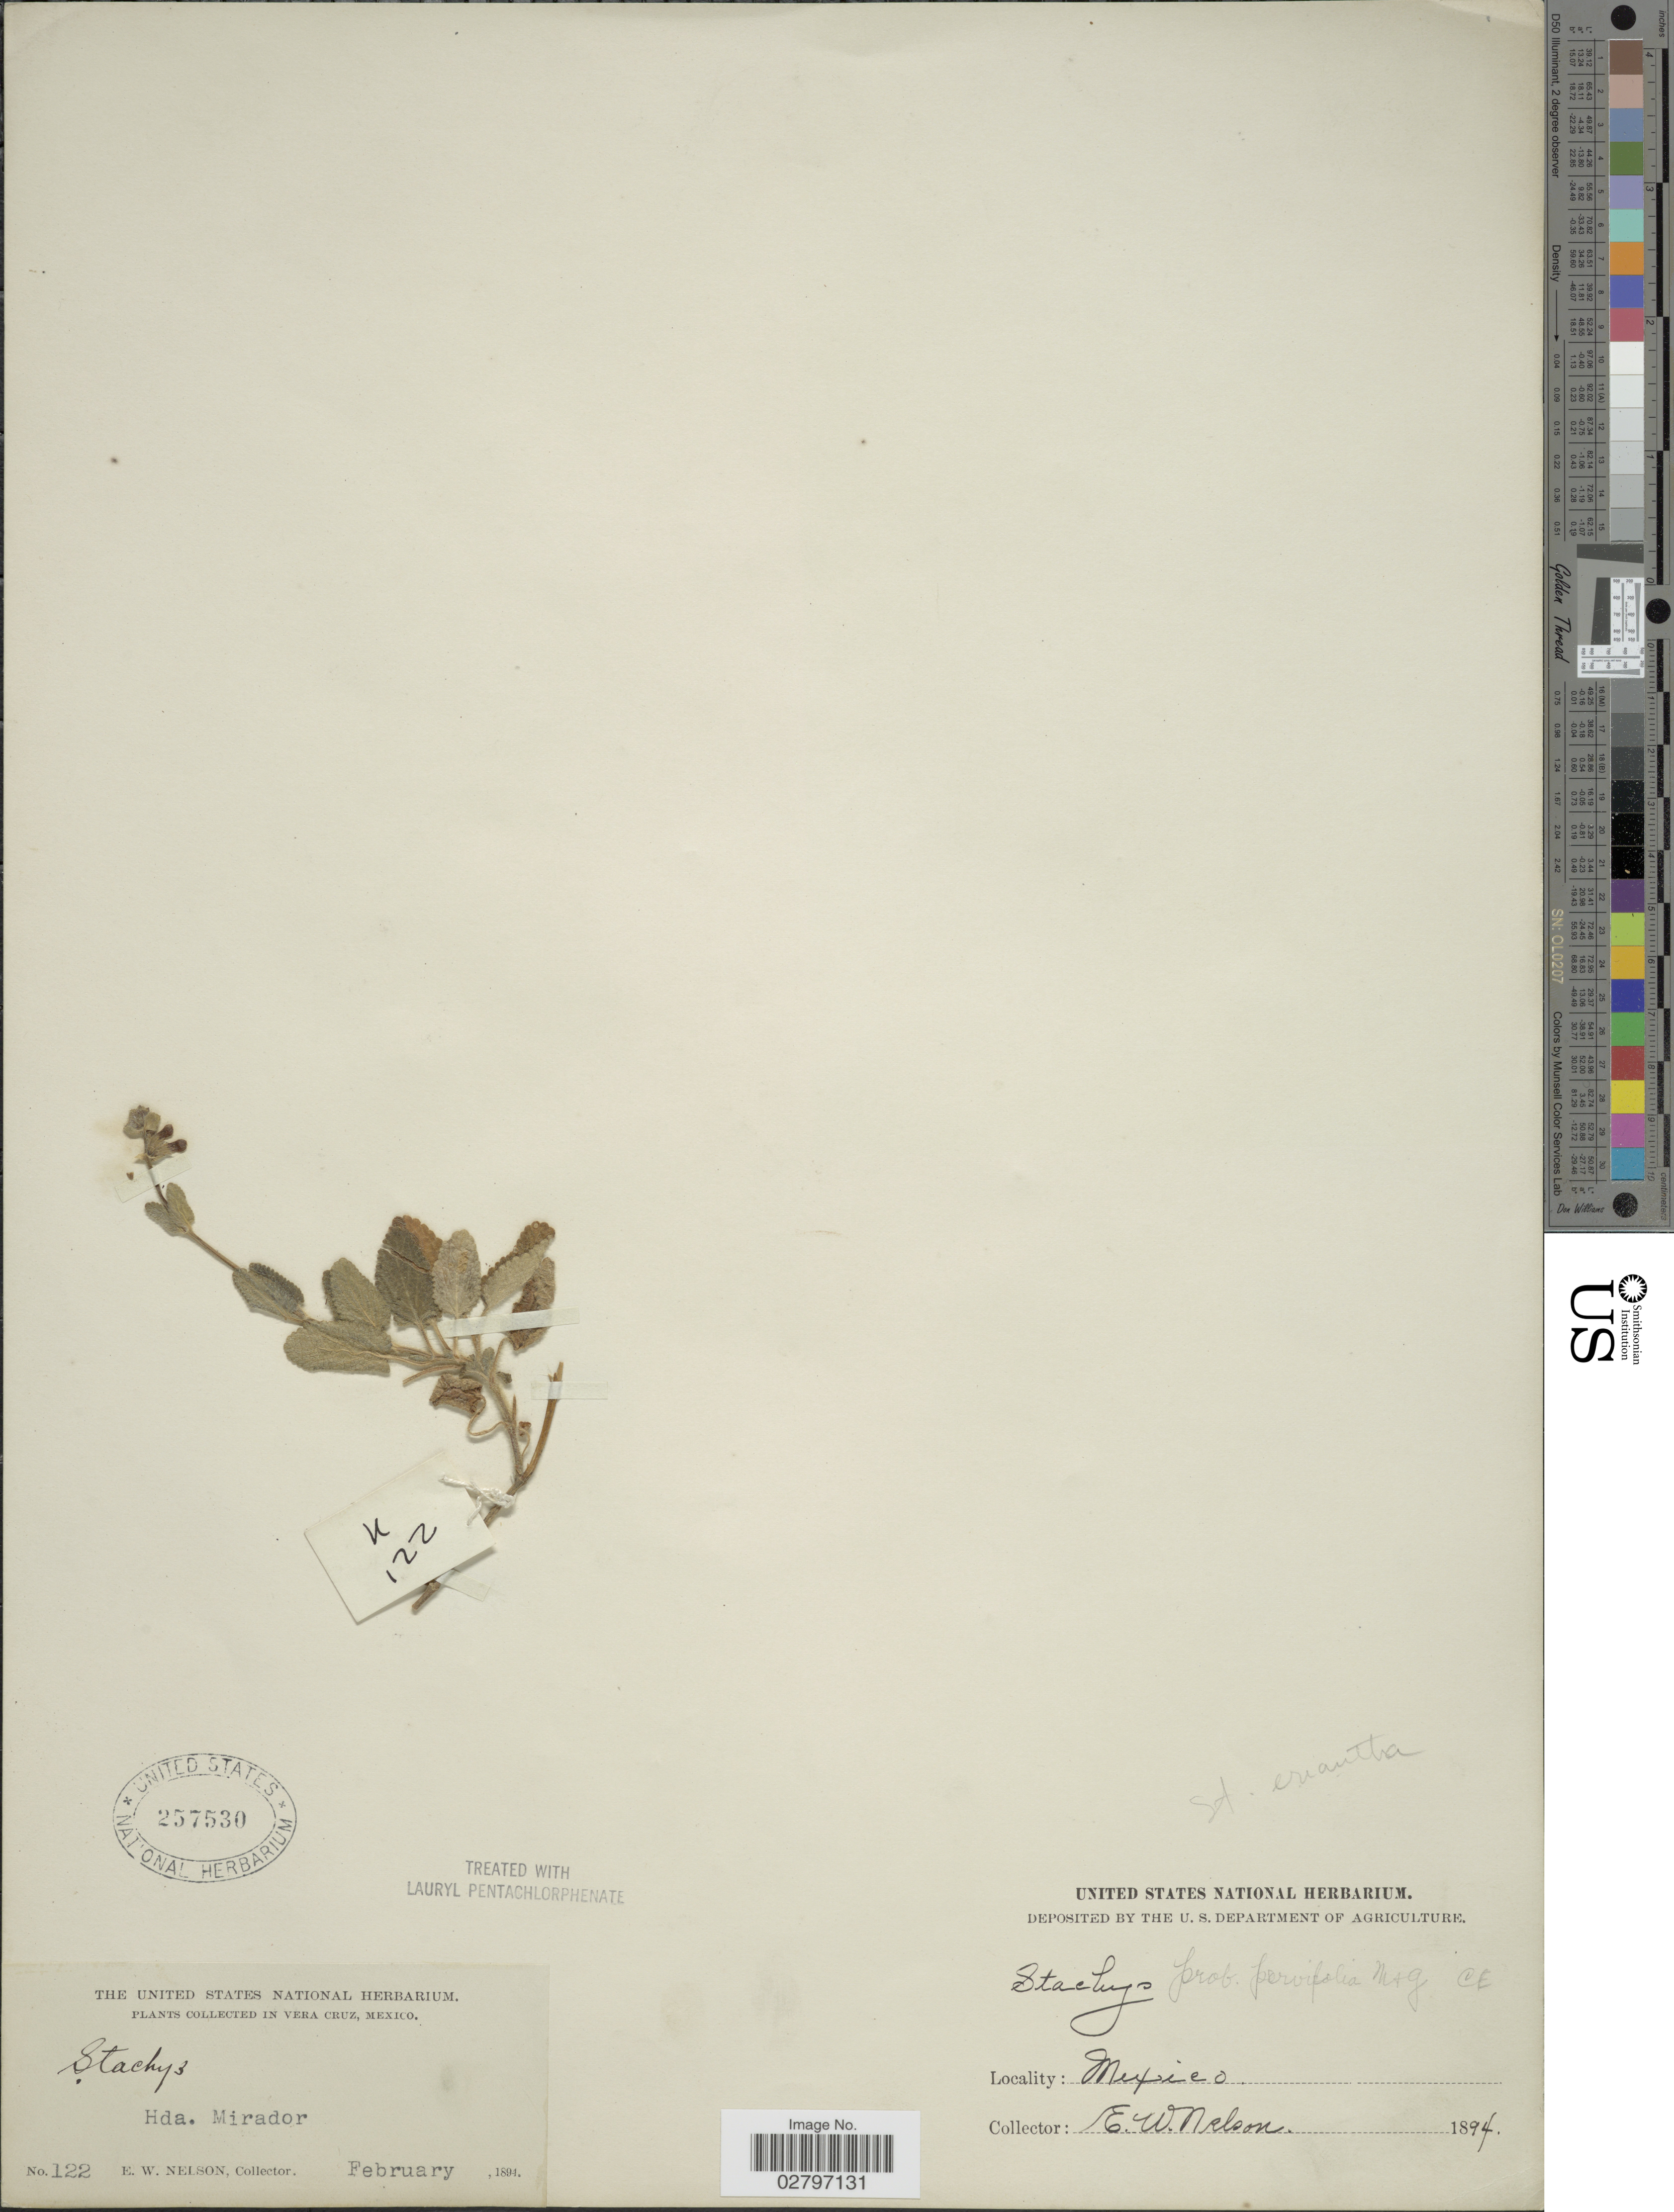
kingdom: Plantae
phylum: Tracheophyta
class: Magnoliopsida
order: Lamiales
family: Lamiaceae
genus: Stachys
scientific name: Stachys eriantha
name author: Benth.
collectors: E. W. Nelson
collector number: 122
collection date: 1894-02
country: Mexico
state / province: Veracruz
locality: Vera Cruz. Hda. Mirador.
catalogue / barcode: US 257530